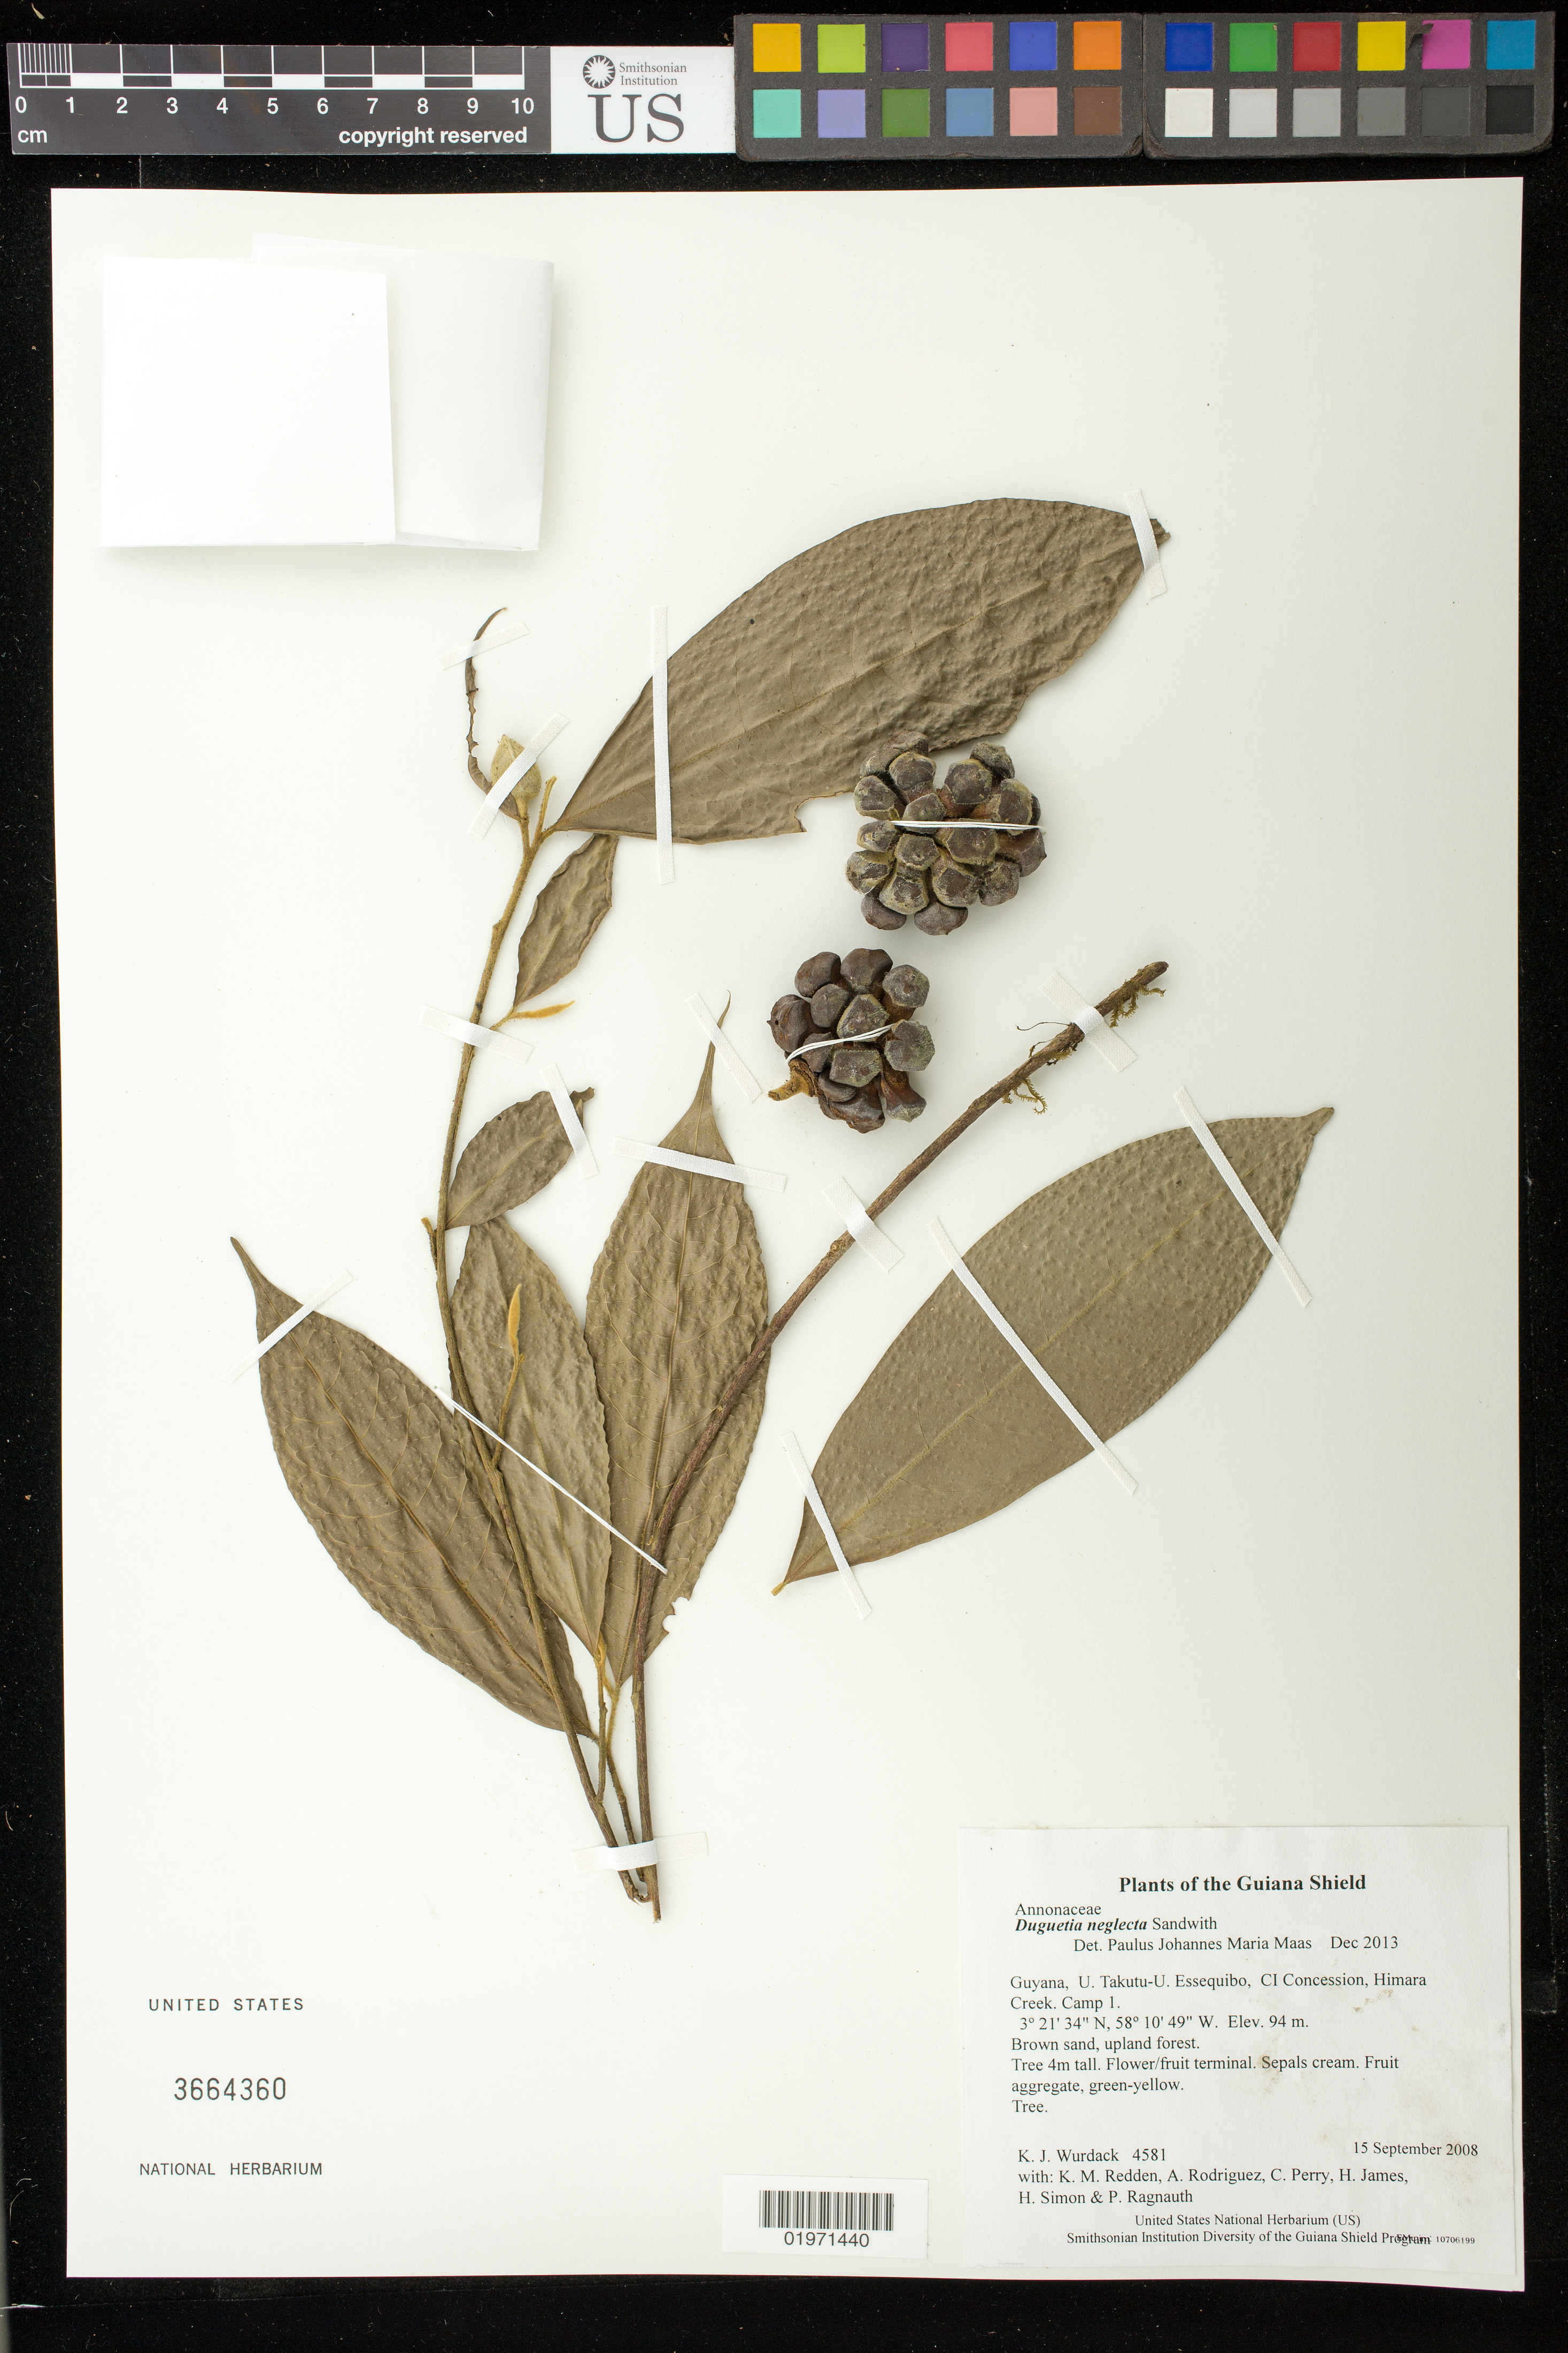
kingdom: Plantae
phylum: Tracheophyta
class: Magnoliopsida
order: Magnoliales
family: Annonaceae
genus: Duguetia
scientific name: Duguetia neglecta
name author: Sandwith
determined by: Maas, Paul J. M.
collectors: K. Wurdack, K. M. Redden, A. Rodriguez, C. Perry, H. James, H. Simon & P. Ragnauth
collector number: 4581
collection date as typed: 15 September 2008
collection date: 2008-09-15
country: Guyana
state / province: U. Takutu-U. Essequibo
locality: CI Concession, Himara Creek. Camp 1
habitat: Brown sand, upland forest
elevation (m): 94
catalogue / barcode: US 3664360